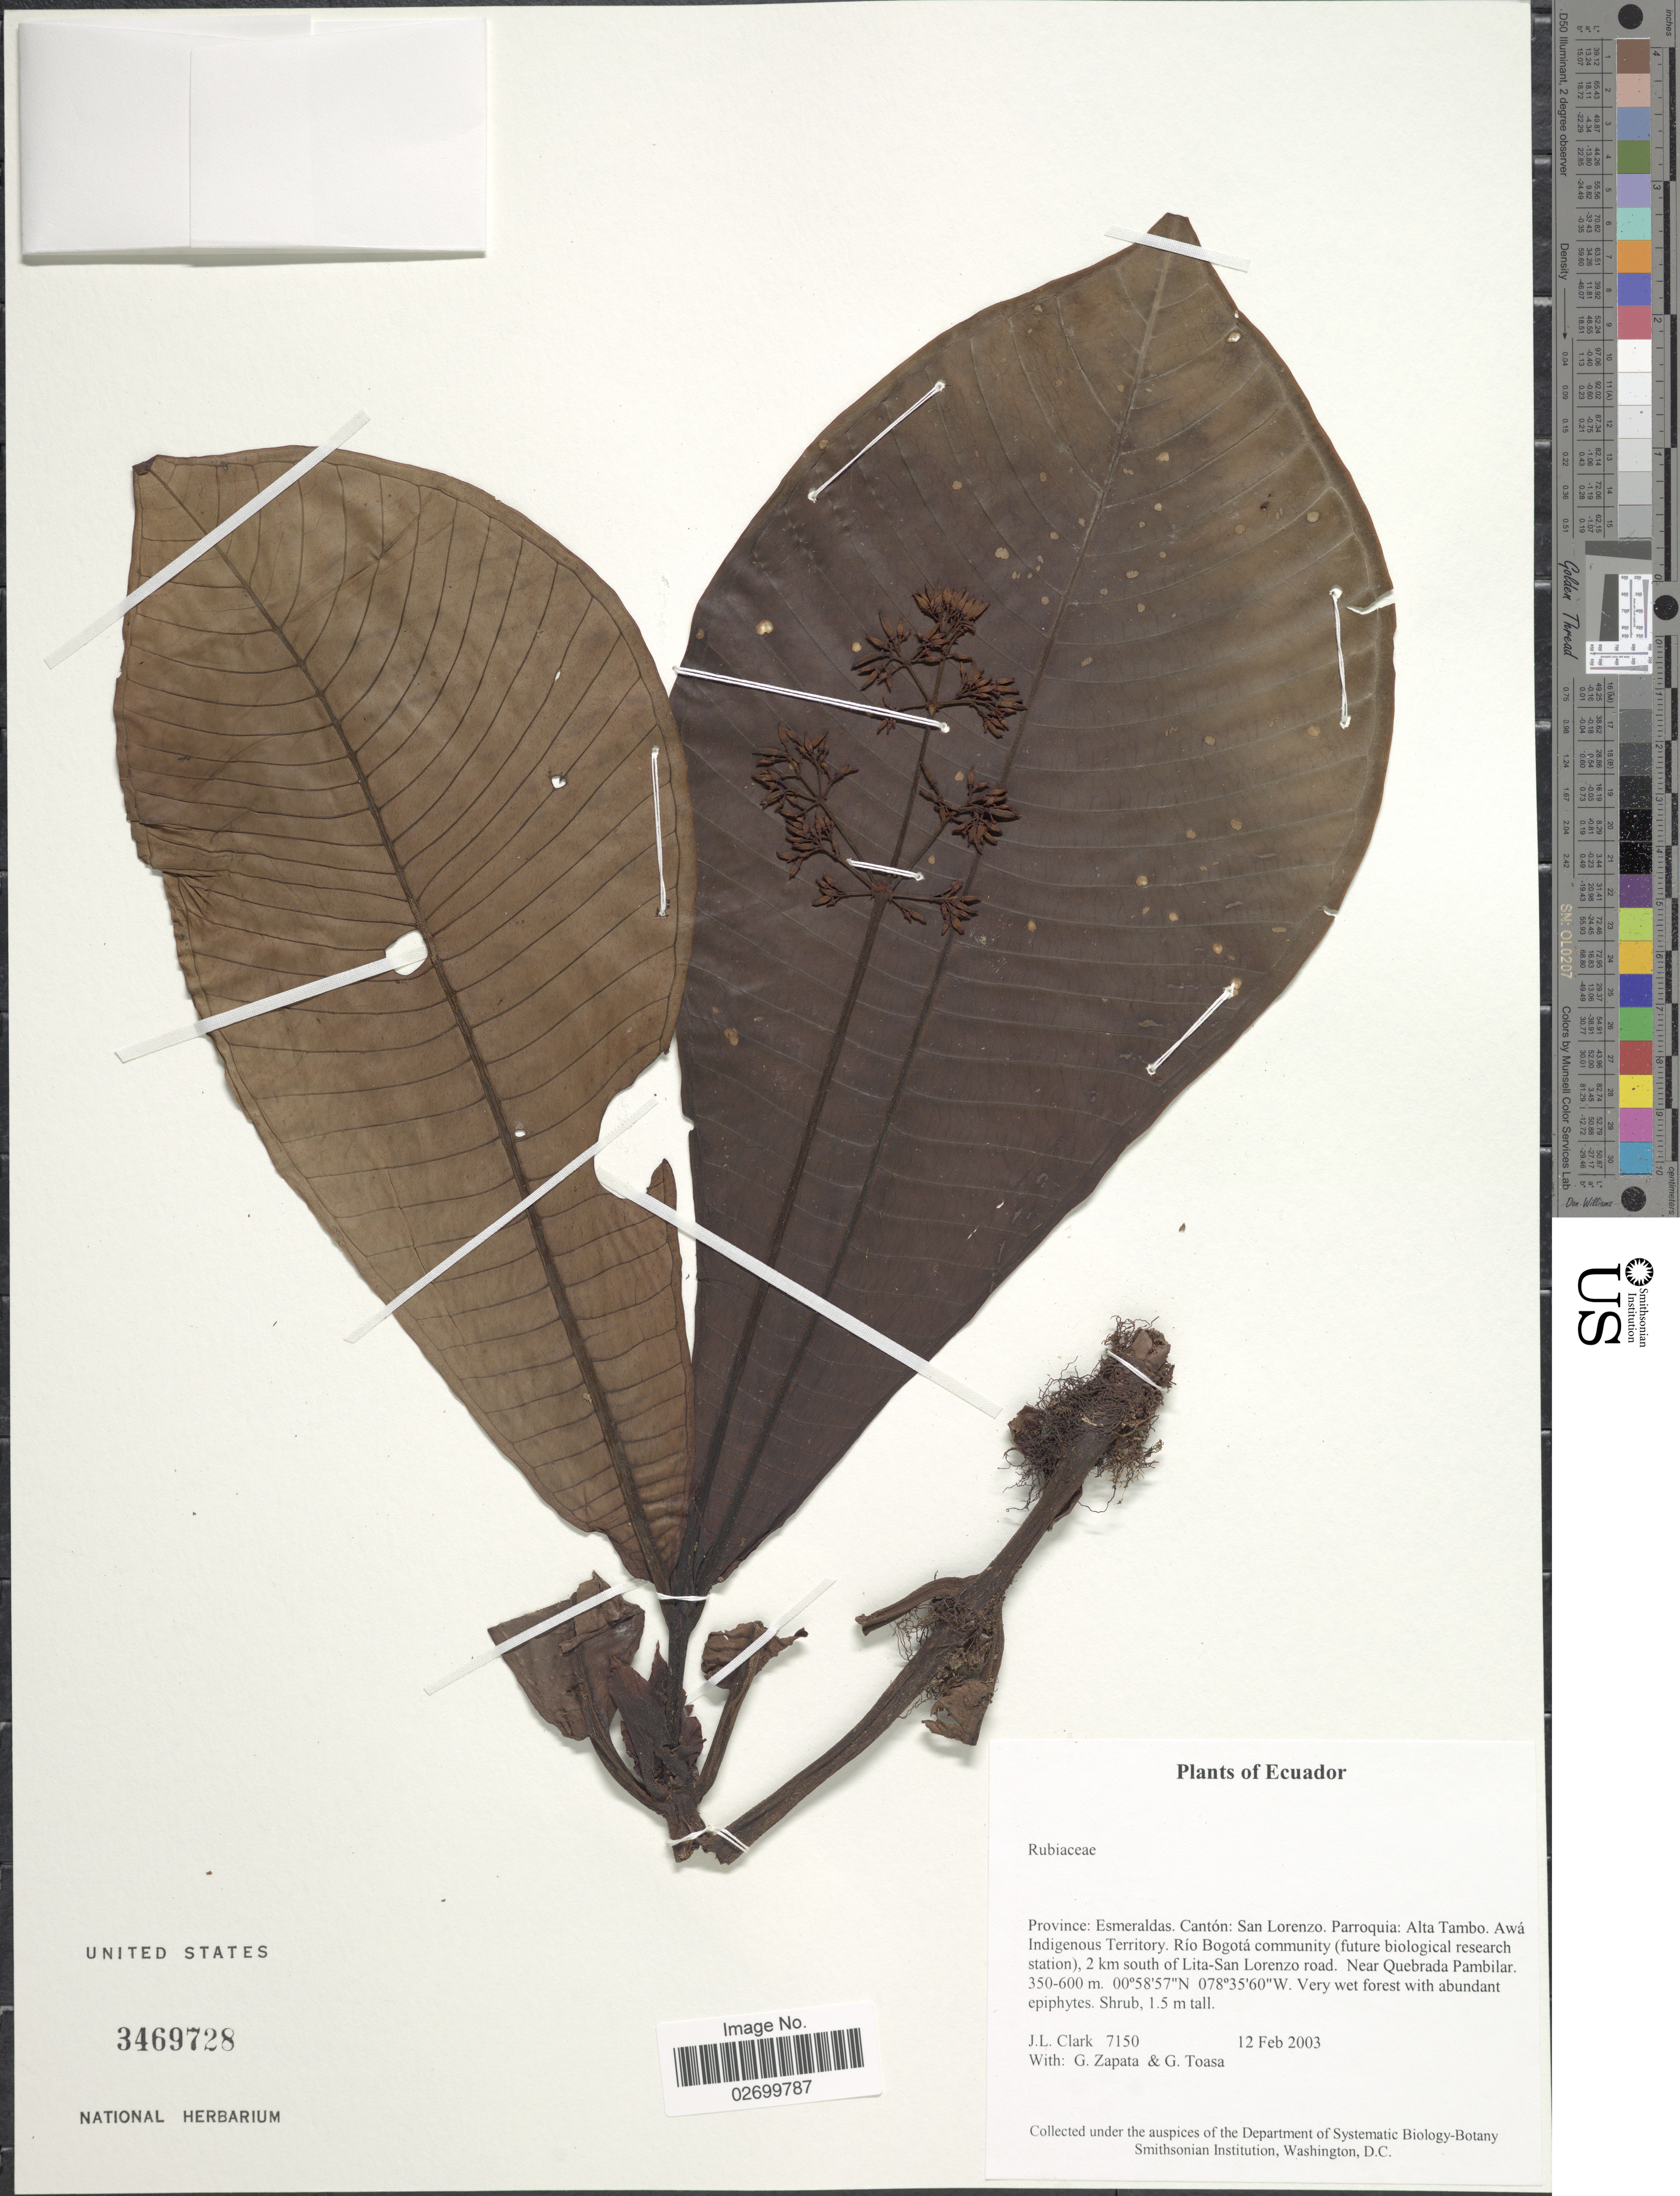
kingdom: Plantae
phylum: Tracheophyta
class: Magnoliopsida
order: Gentianales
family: Rubiaceae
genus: Psychotria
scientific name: Psychotria megistophylla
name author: Standl.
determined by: Kirkbride, J. H., Jr.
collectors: J. L. Clark, G. Zapata & G. Toasa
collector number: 7150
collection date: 2003-02-12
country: Ecuador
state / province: Esmeraldas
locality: Canton: San Lorenzo. Parroquia: Alta Tambo. Awa Indigenous Territory. Rio Bogota community (future biological research station), 2 km south of Lita-San Lorenzo road. Near Quebrada Pambilar.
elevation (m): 350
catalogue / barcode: US 3469728